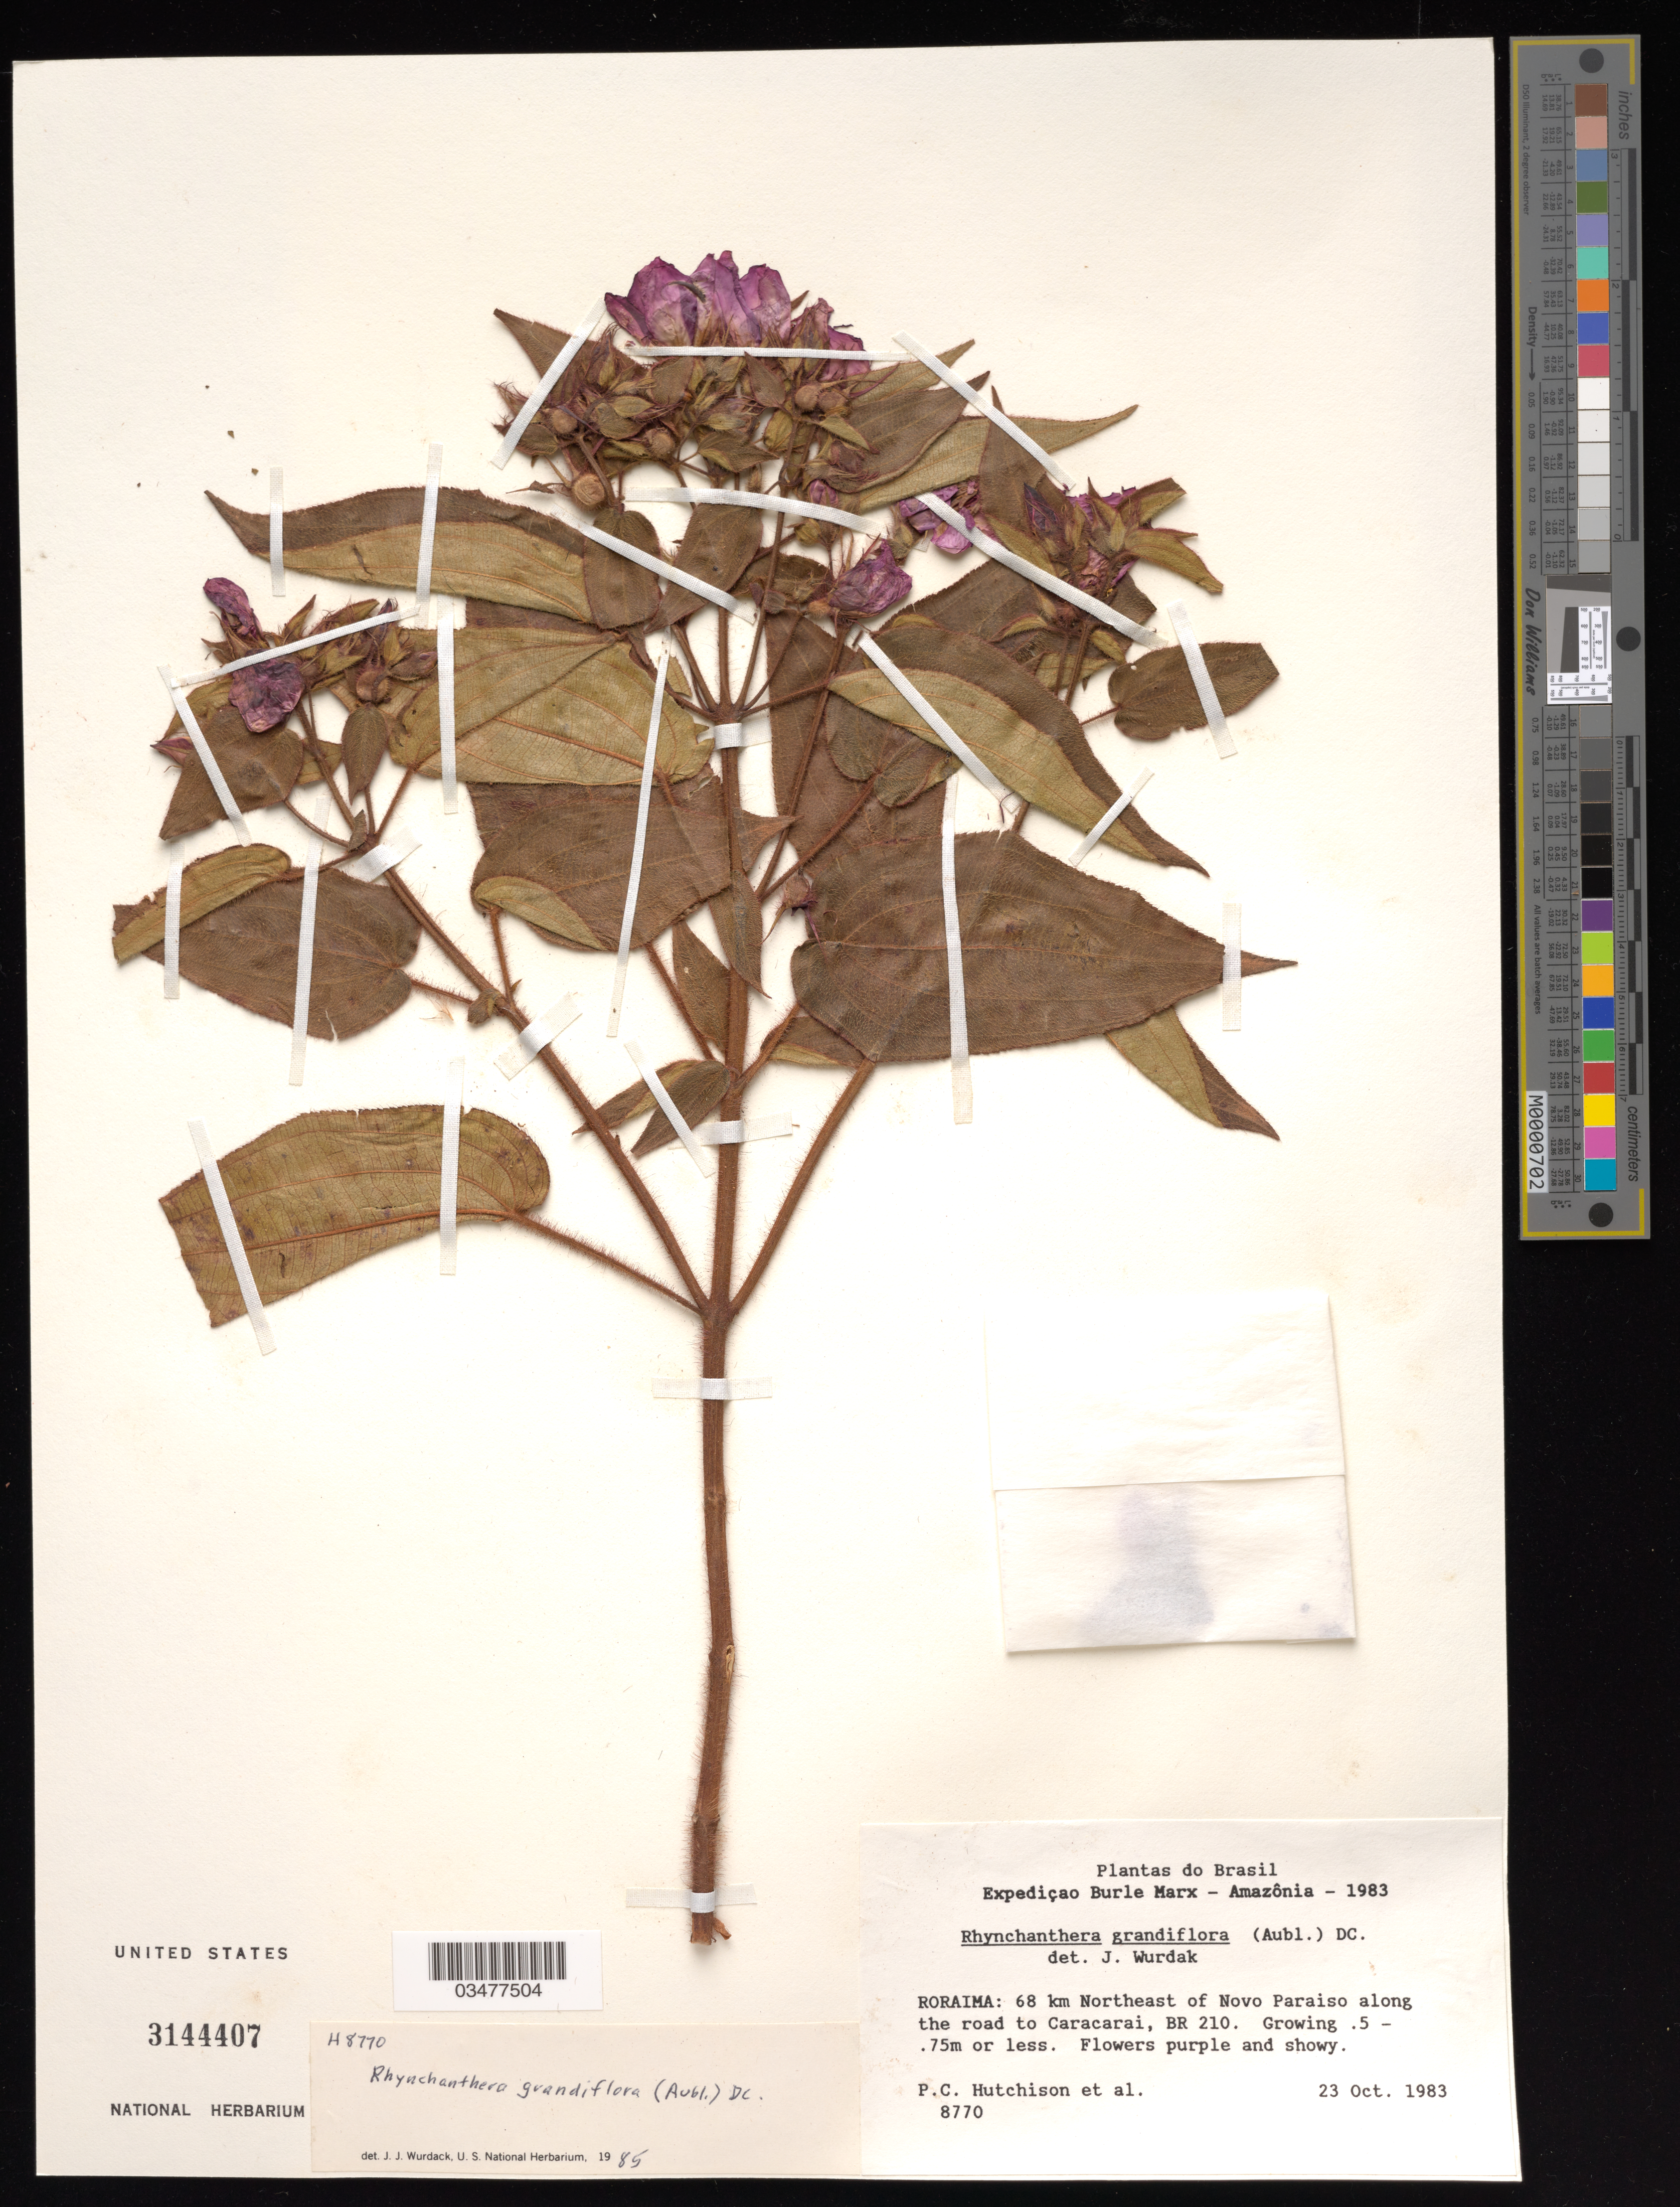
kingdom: Plantae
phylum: Tracheophyta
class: Magnoliopsida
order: Myrtales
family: Melastomataceae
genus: Rhynchanthera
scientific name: Rhynchanthera grandiflora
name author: (Aubl.) DC.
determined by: Wurdak, J.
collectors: P. C. Hutchison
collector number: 8770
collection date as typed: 23 Oct 1983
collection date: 1983-10-23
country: Brazil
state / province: Roraima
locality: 68 km Northeast of Novo Paraiso along the road to Caracarai, BR 210.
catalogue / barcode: US 3144407